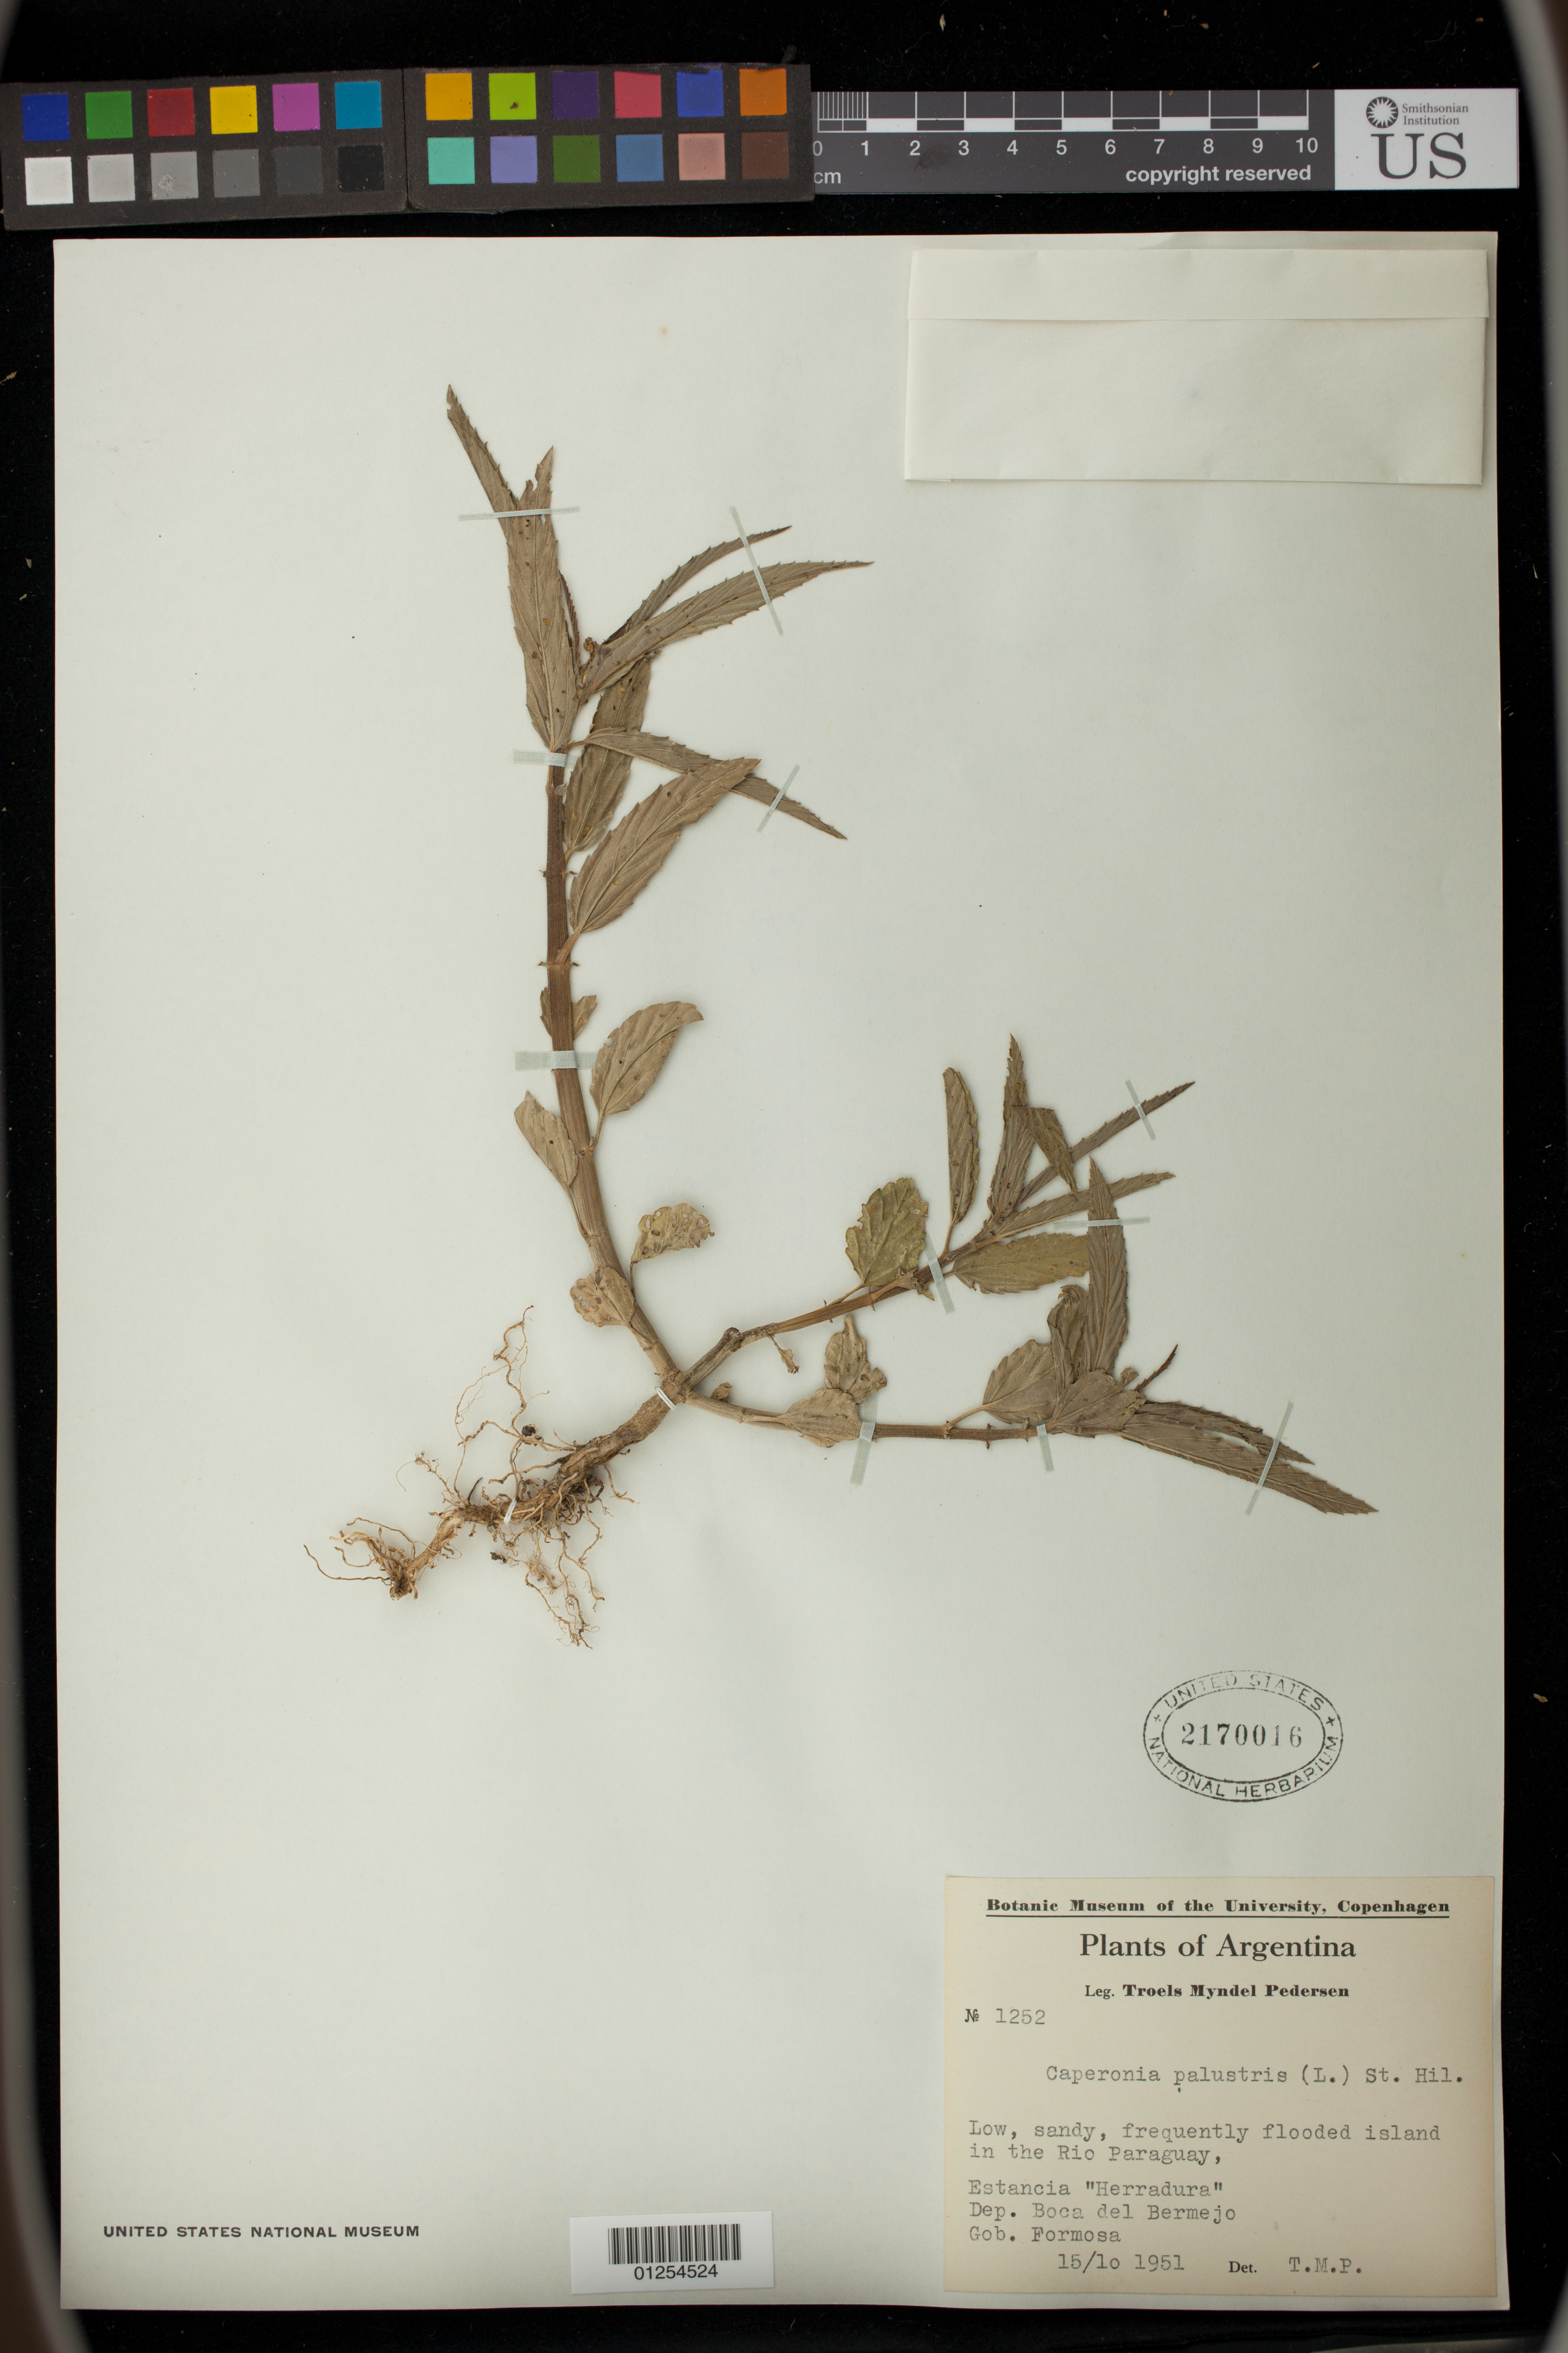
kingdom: Plantae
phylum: Tracheophyta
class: Magnoliopsida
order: Malpighiales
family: Euphorbiaceae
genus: Caperonia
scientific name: Caperonia castaneifolia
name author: (L.) A. St.-Hil.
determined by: Külkamp, Josimar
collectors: T. M. Pedersen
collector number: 1252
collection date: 1951-10-15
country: Argentina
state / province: Formosa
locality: Low, sandy, frequently flooded island in the Rio Paraguay, Estancia "Herradura" Dep. Boca del Bermejo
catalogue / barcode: US 2170016